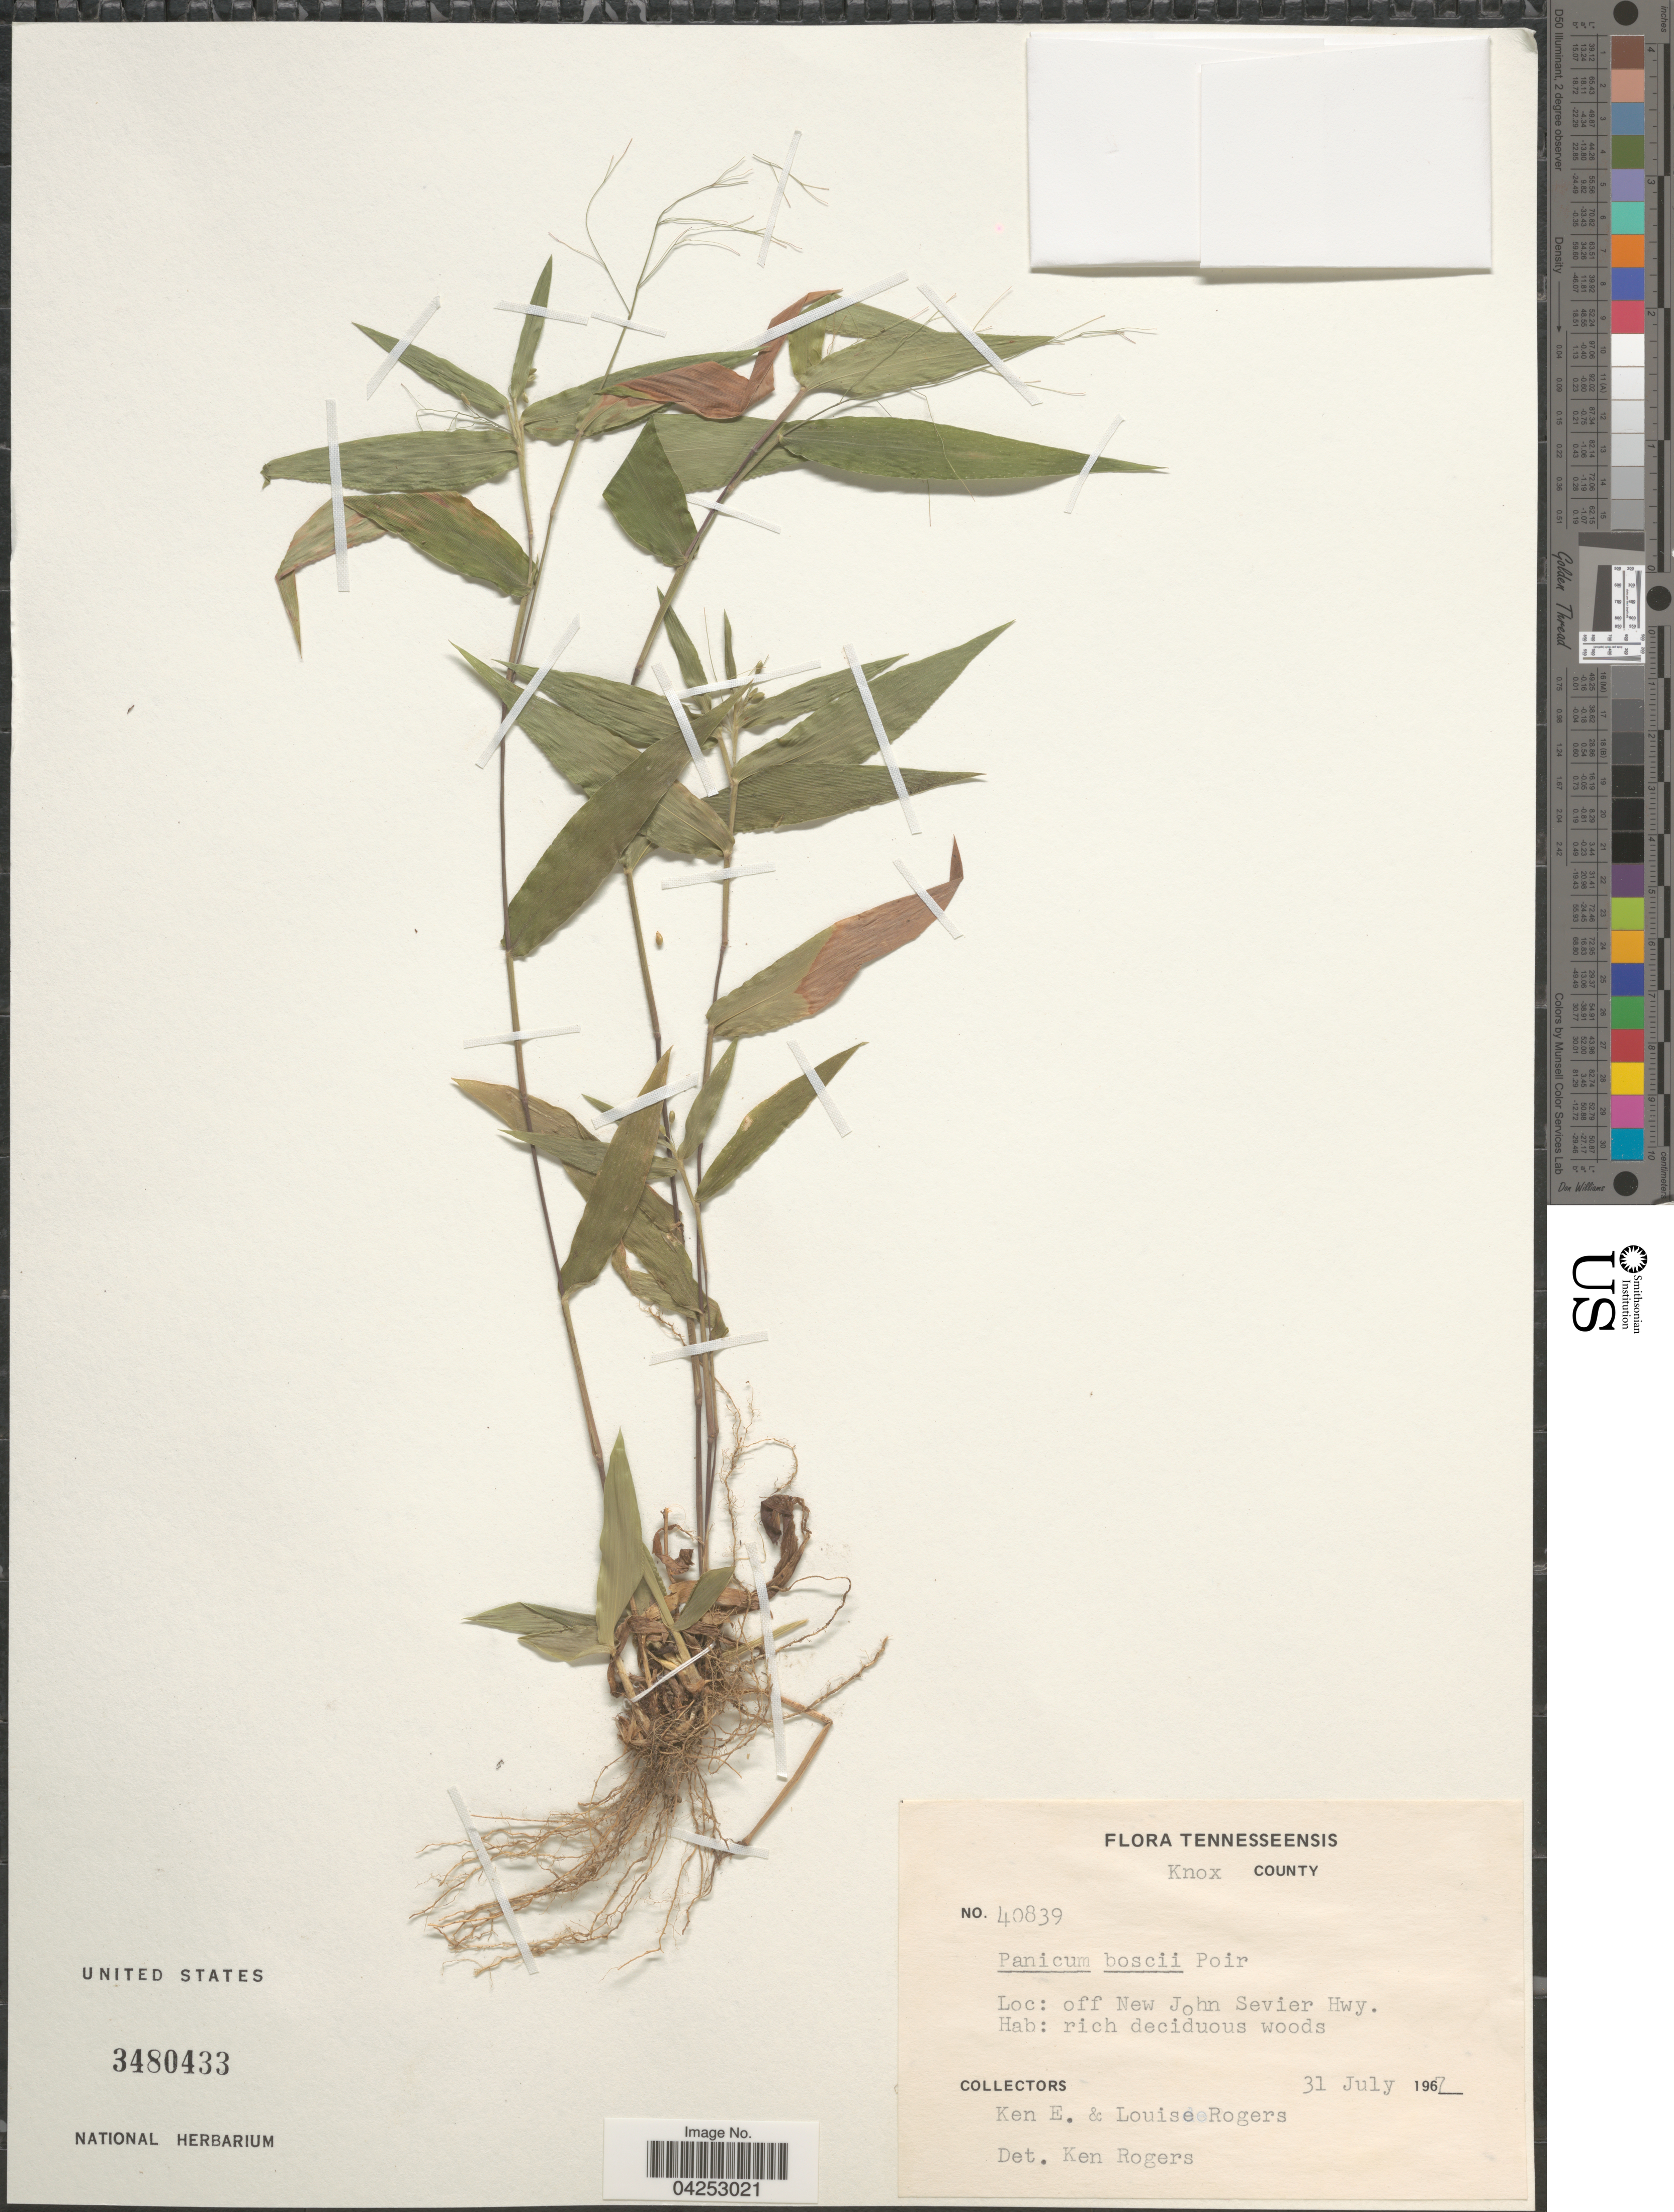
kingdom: Plantae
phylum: Tracheophyta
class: Liliopsida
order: Poales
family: Poaceae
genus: Dichanthelium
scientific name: Dichanthelium boscii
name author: (Poir.) Gould & C.A. Clark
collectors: K. Rogers & L. Rogers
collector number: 40839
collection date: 1967-07-31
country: United States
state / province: Tennessee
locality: Knox County. Off New John Sevier Hwy. Rich deciduous woods.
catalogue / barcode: US 3480433